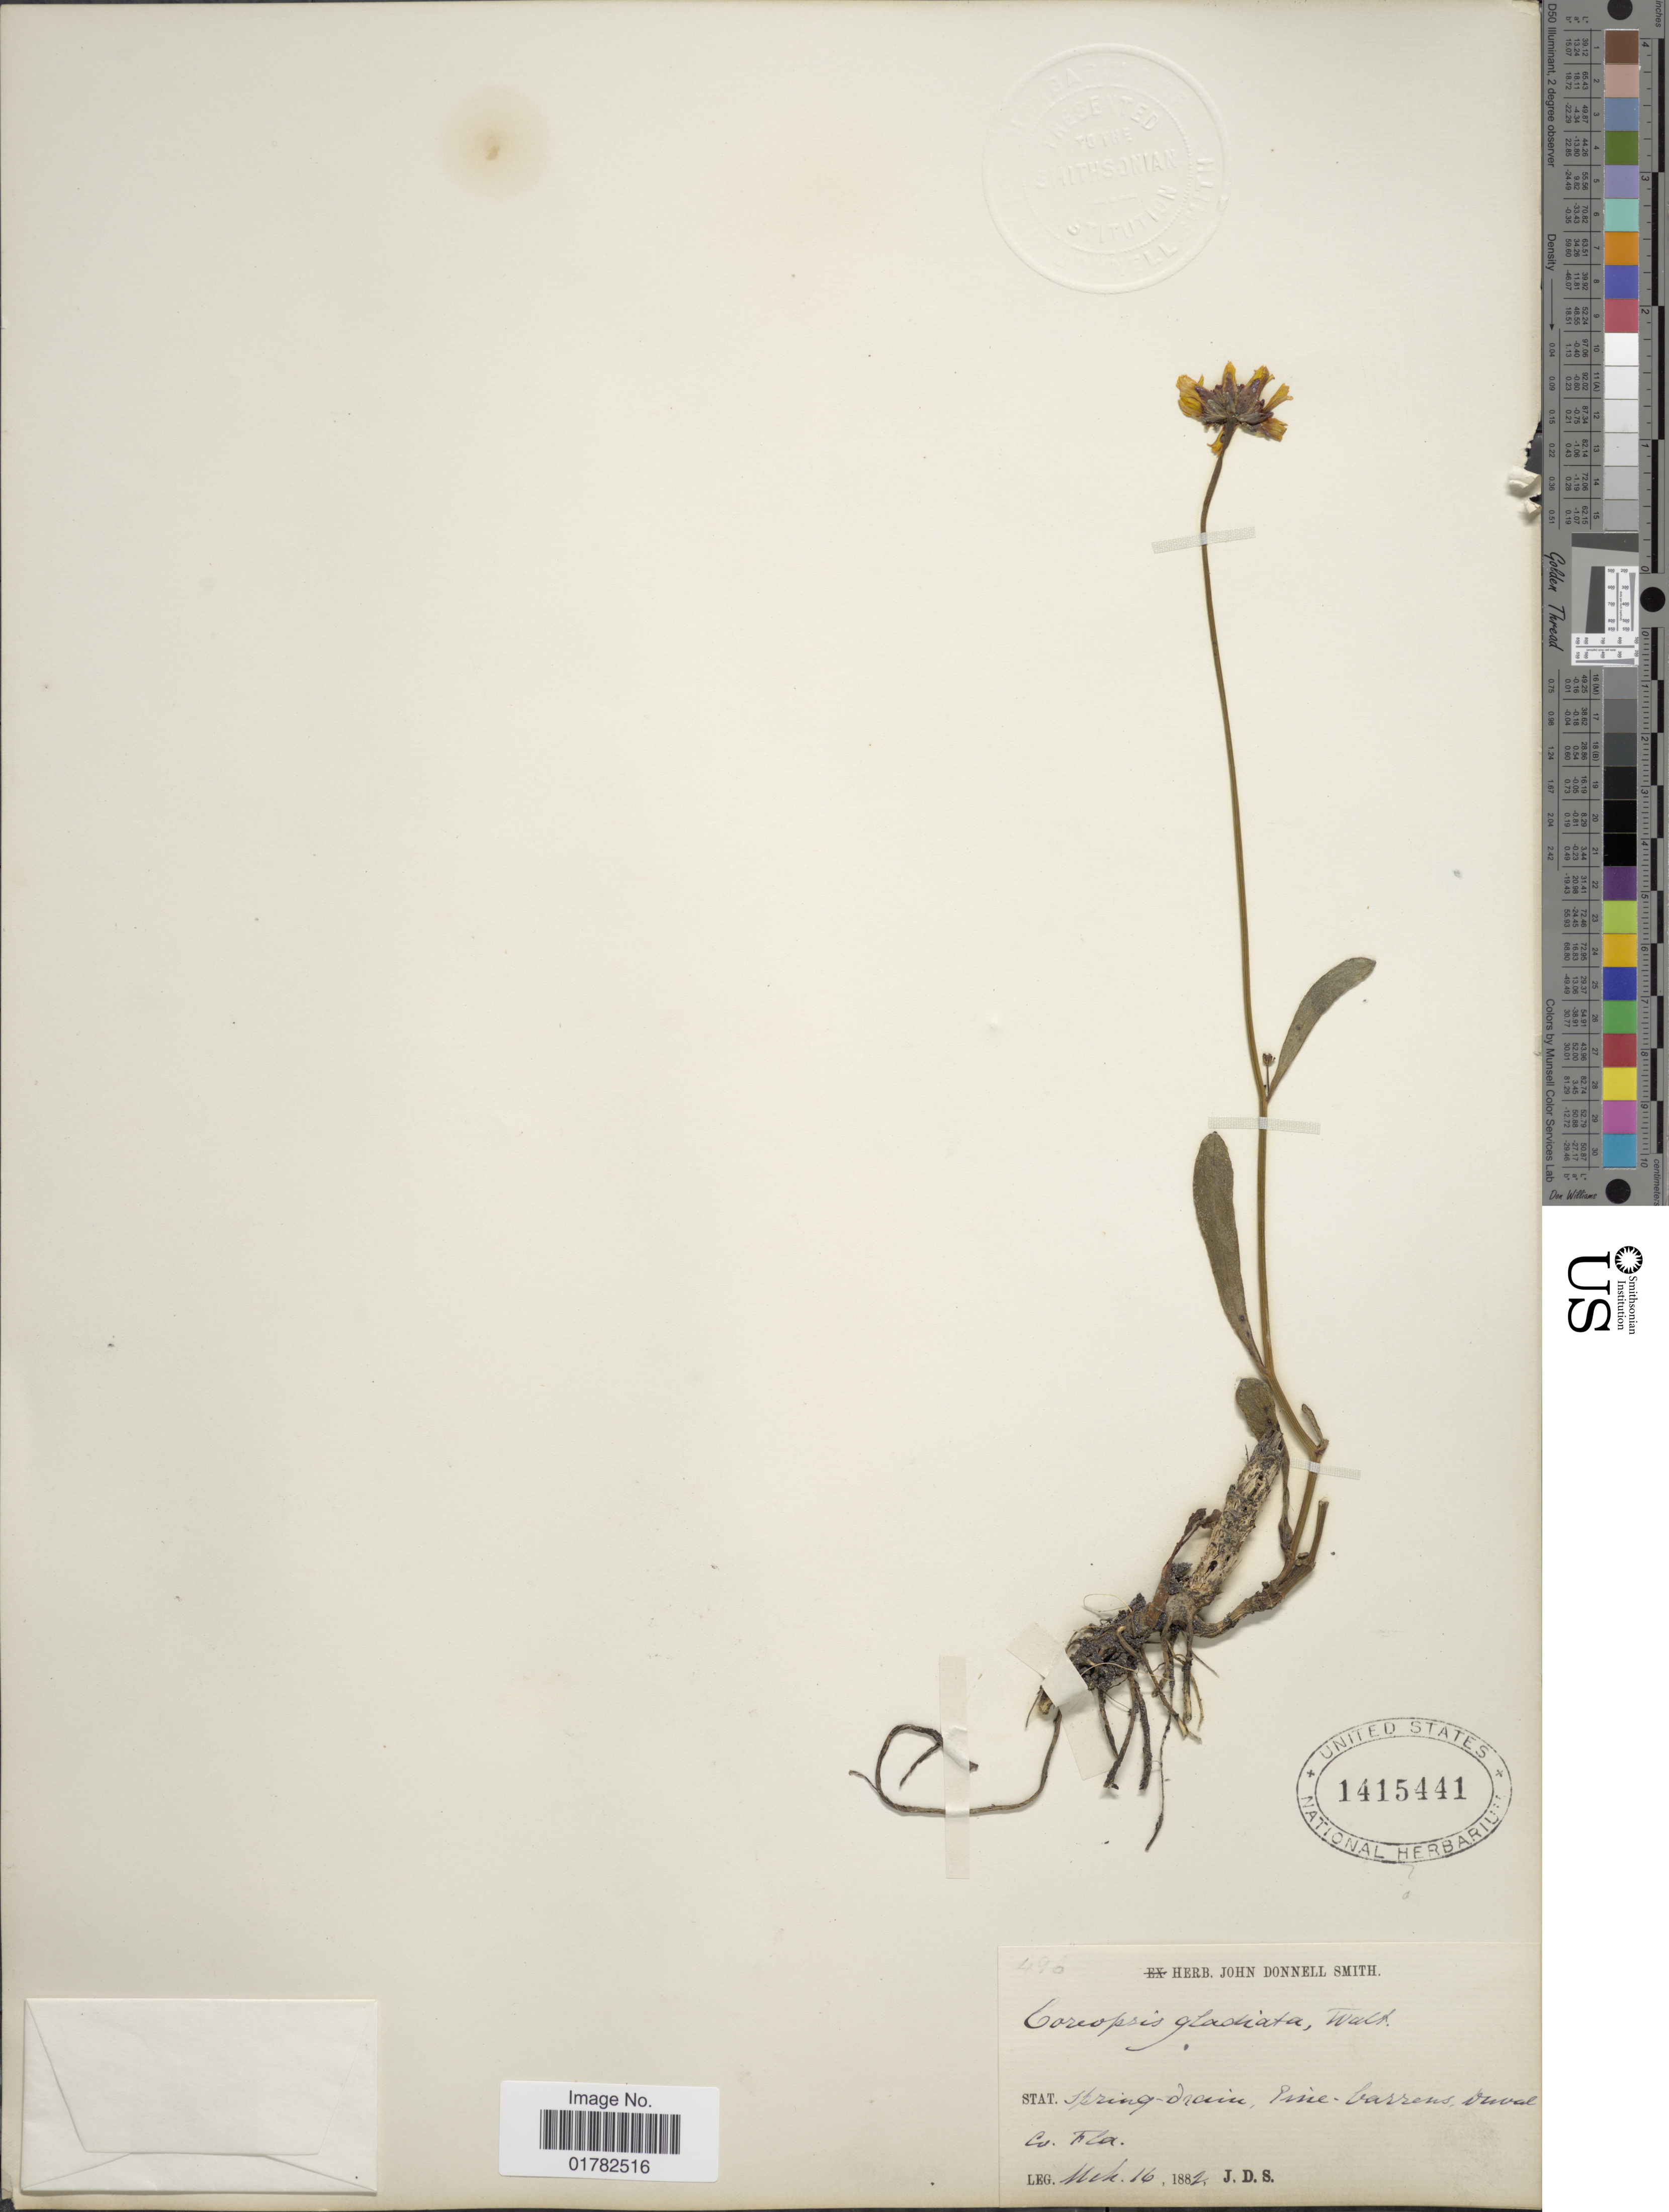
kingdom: Plantae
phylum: Tracheophyta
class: Magnoliopsida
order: Asterales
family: Asteraceae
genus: Coreopsis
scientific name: Coreopsis gladiata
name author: Walter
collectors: J. Donnell Smith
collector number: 496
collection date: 1882-03-16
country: United States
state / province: Florida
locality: Spring-drain, Pine-Carrens, Duval Co.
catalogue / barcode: US 1415441